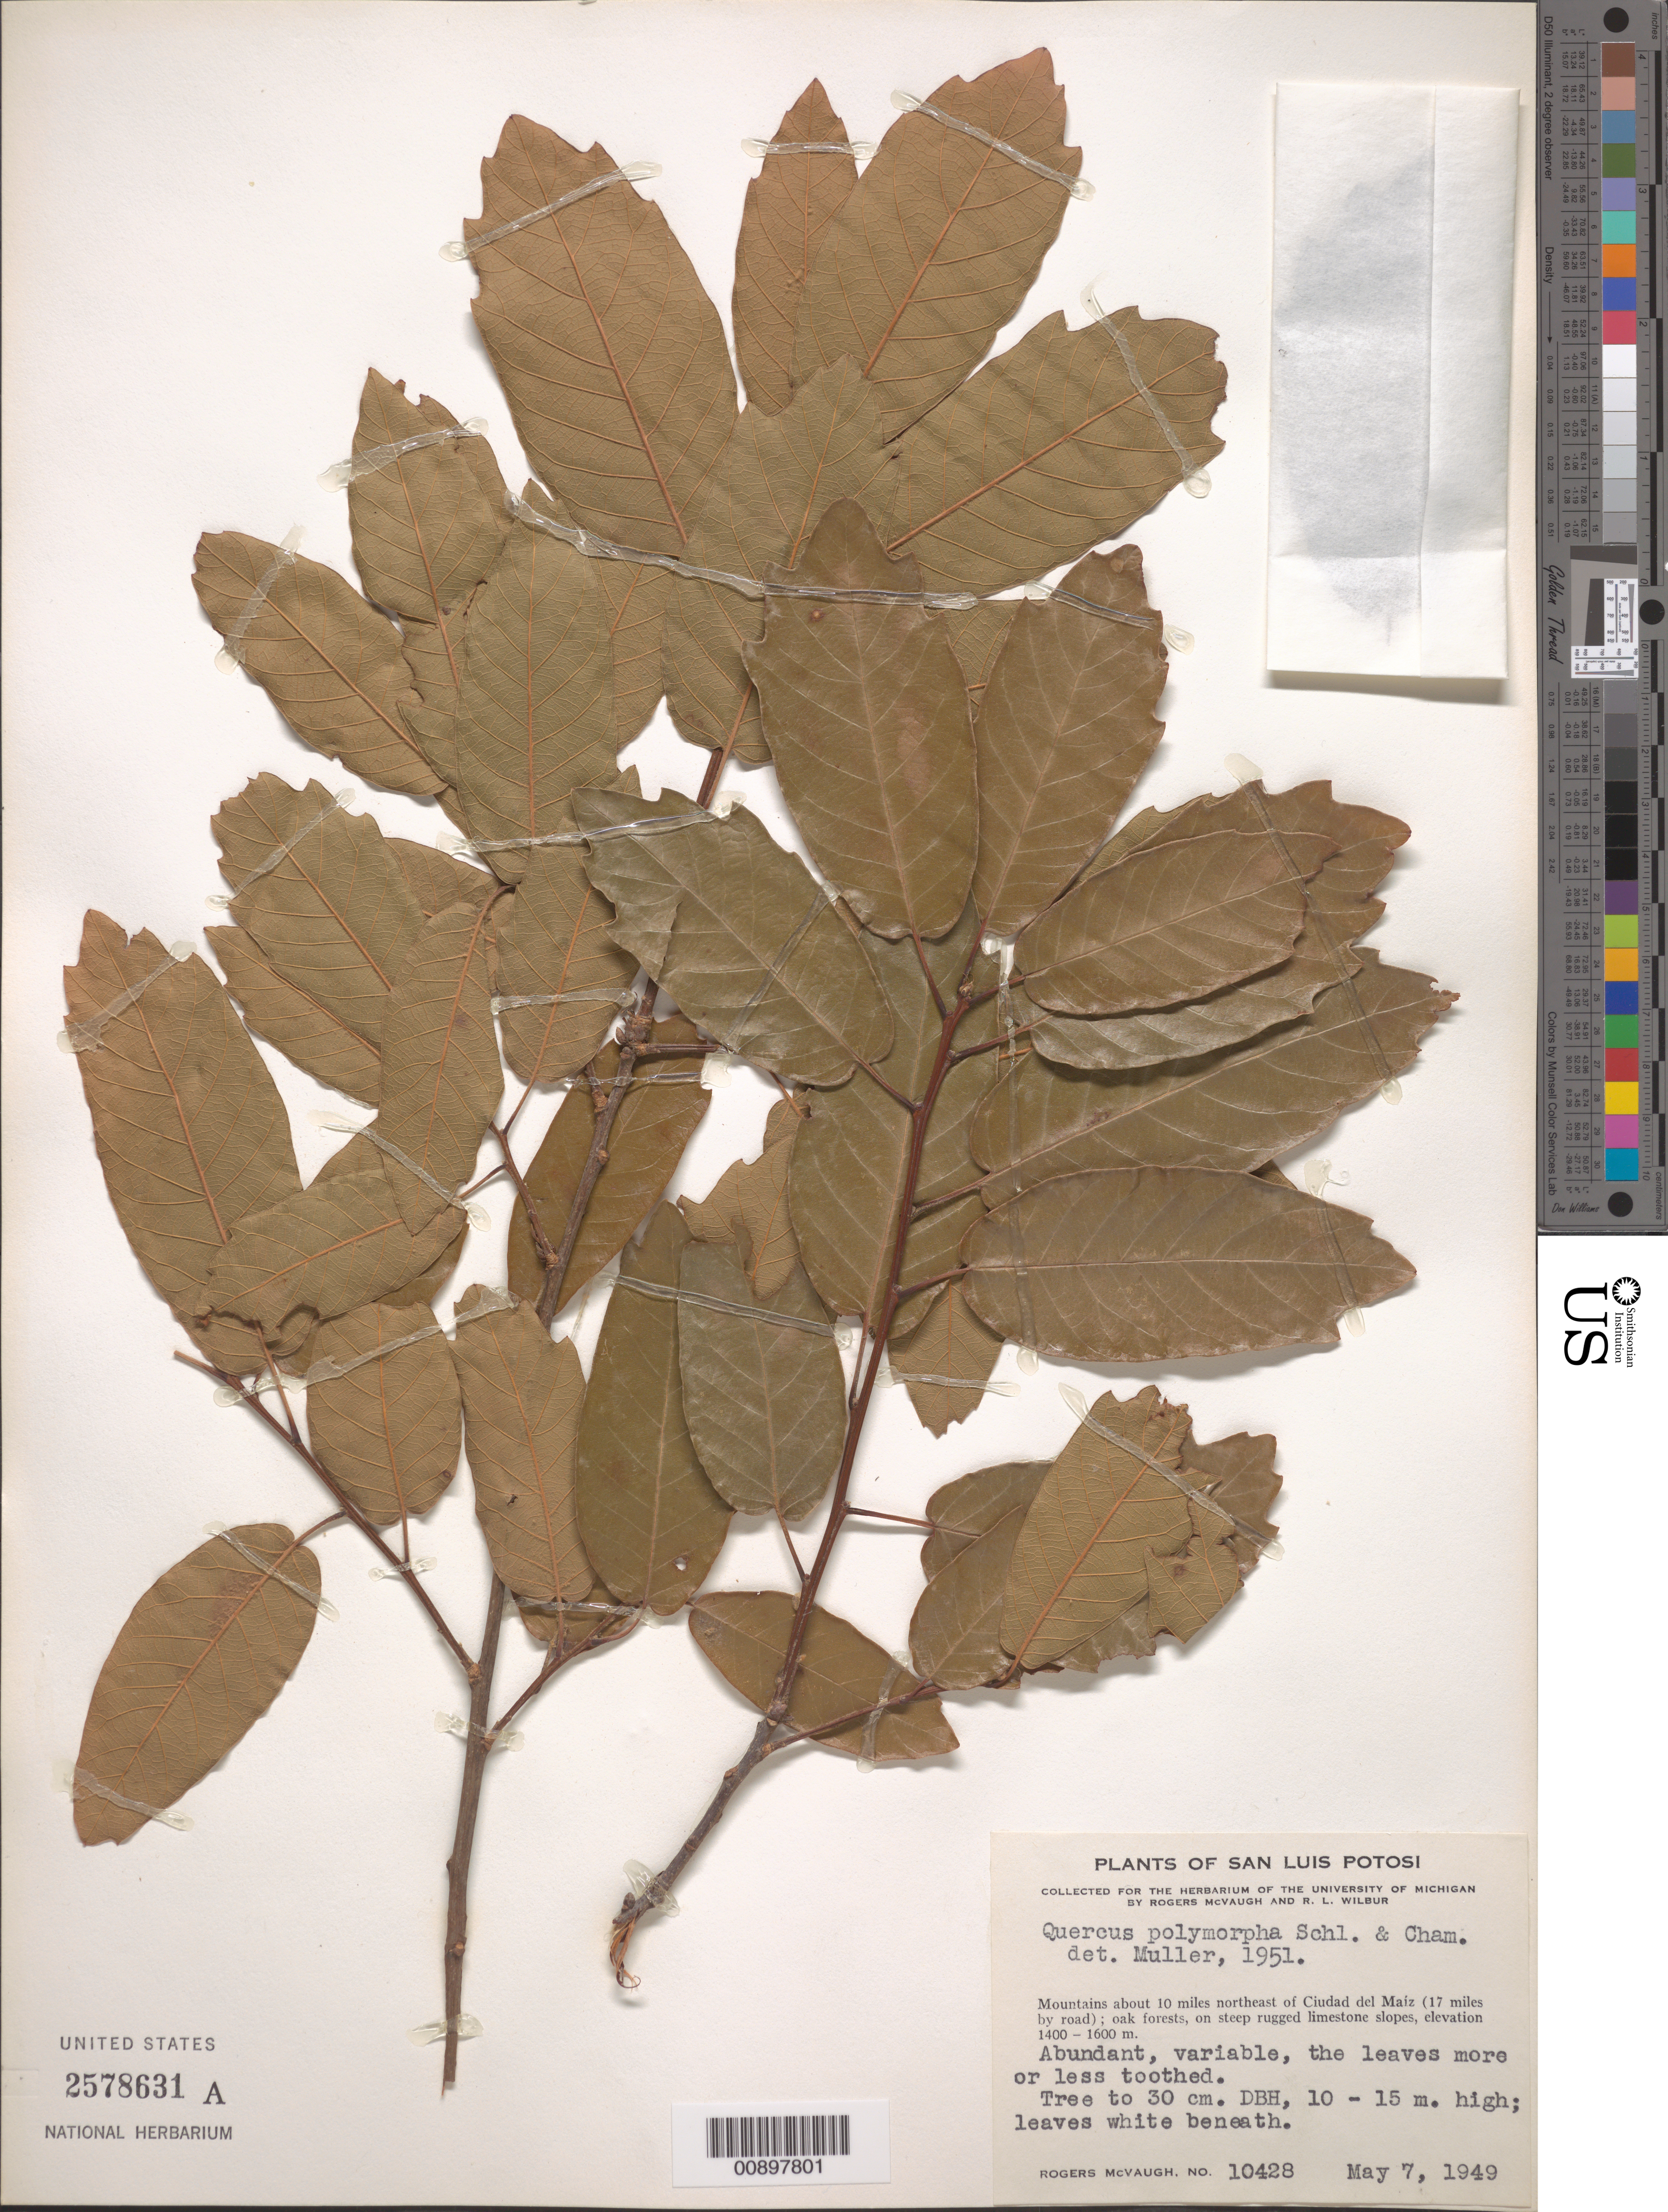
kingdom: Plantae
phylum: Tracheophyta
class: Magnoliopsida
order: Fagales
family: Fagaceae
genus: Quercus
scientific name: Quercus polymorpha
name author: Schltdl. & Cham.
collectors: R. McVaugh & R. L. Wilbur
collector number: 10428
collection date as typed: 07 May 1949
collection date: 1949-05-07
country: Mexico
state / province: San Luis Potosí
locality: Mountains about 10 miles northeast of Ciudad del Maíz (17 miles by road).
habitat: Oak forests, on steep rugged limestone slopes.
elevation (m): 1600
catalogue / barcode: US 2578631A